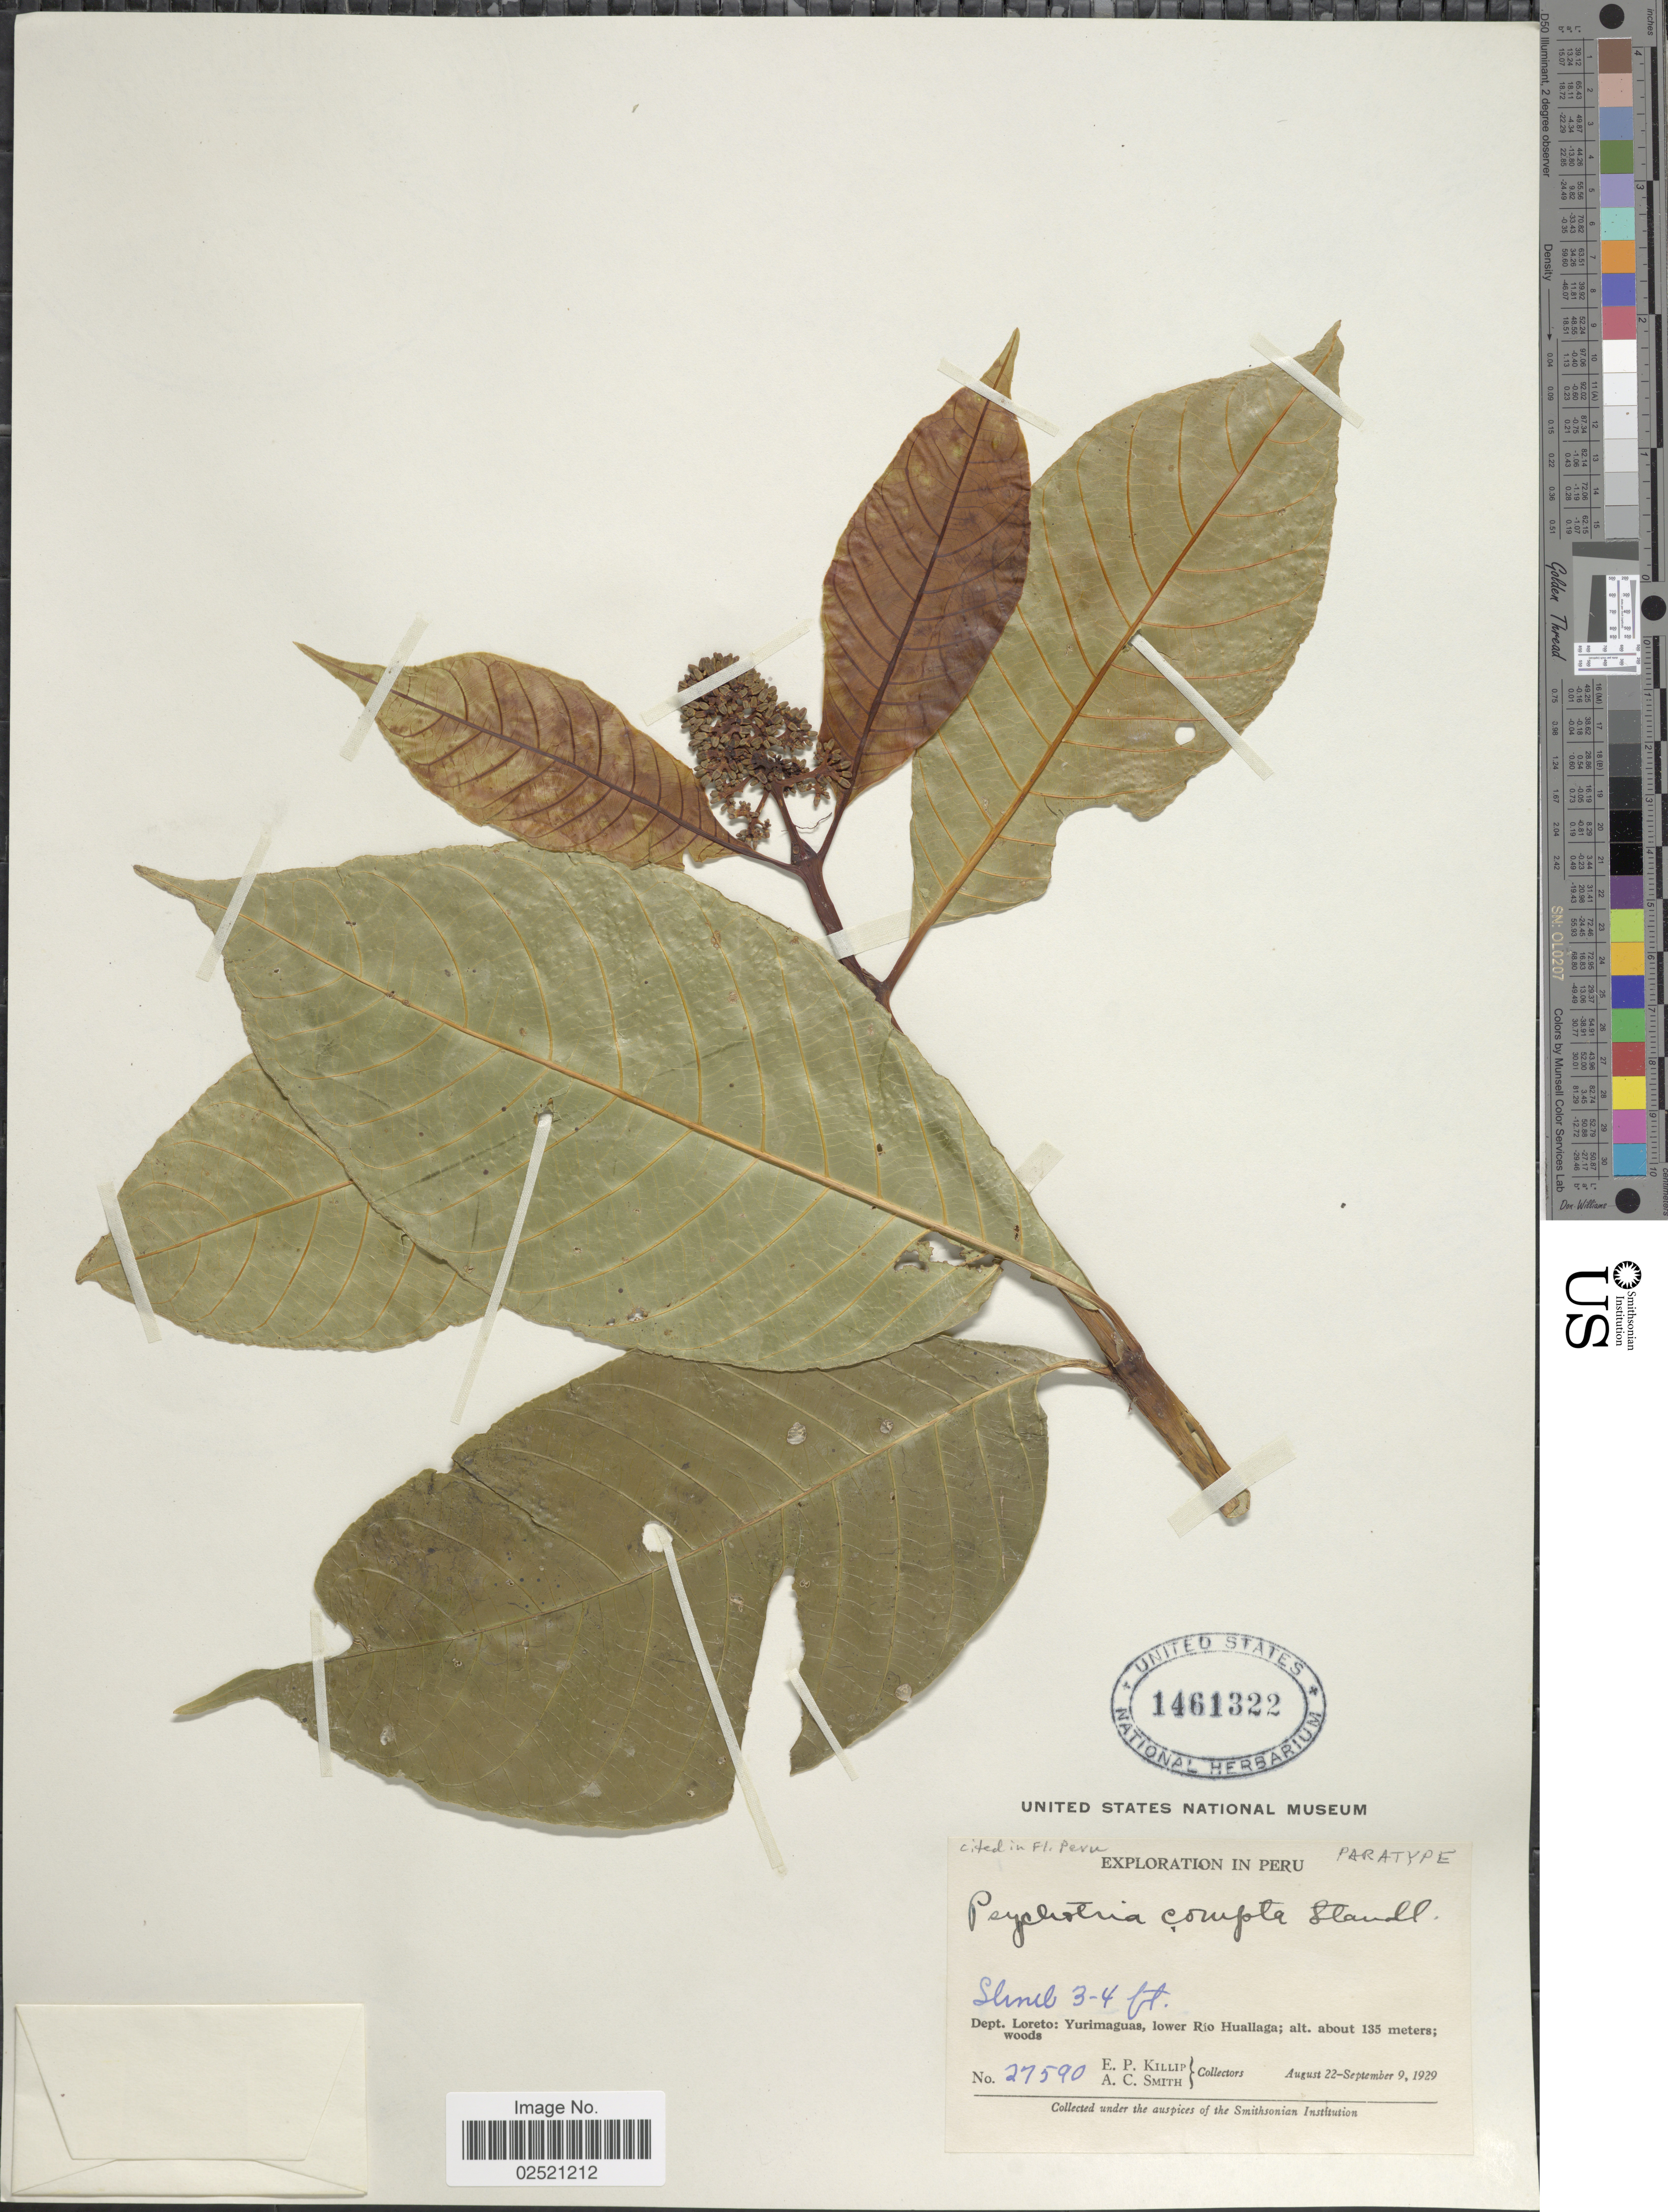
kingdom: Plantae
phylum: Tracheophyta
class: Magnoliopsida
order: Gentianales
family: Rubiaceae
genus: Psychotria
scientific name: Psychotria compta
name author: Standl.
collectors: E. P. Killip & A. C. Smith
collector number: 27590*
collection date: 1929-08-22/1929-09-09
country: Peru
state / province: Loreto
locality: Yurimaguas, lower Rio Huallaga.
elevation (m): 135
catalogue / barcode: US 1461322